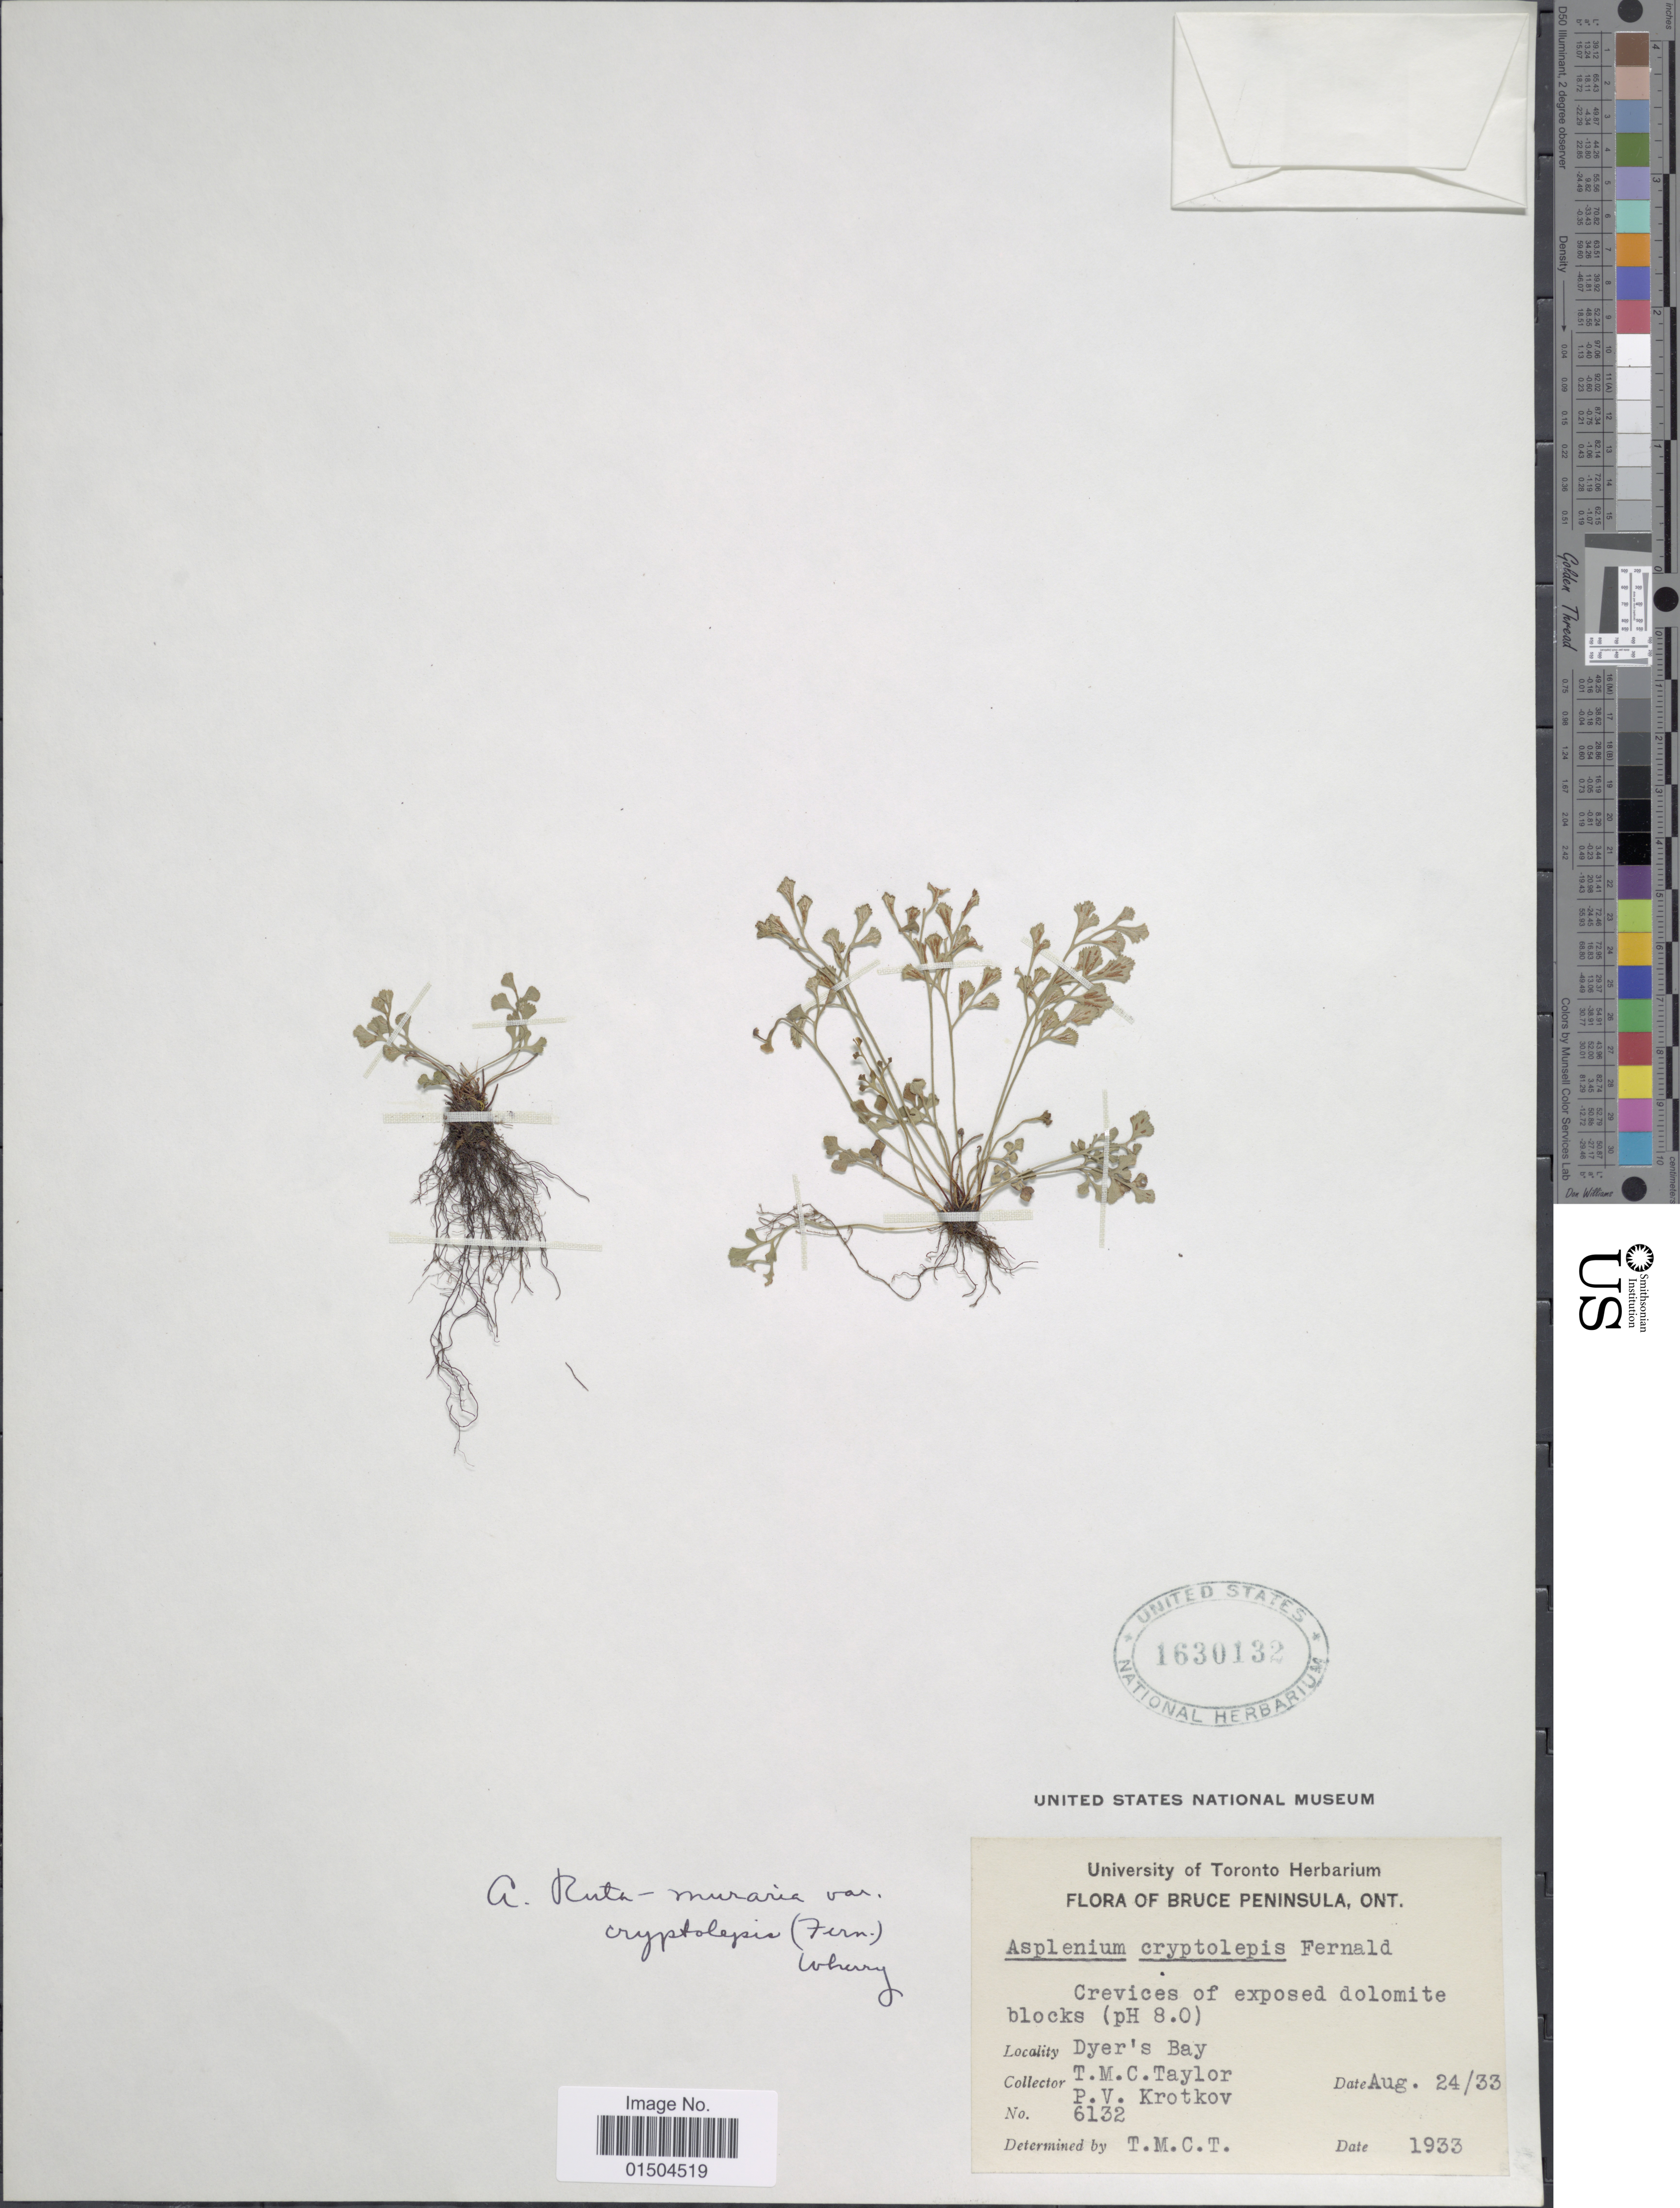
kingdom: Plantae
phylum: Tracheophyta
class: Polypodiopsida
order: Polypodiales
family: Aspleniaceae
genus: Asplenium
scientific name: Asplenium ruta-muraria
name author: L.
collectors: T. M. C. Taylor & P. V. Krotkov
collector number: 6132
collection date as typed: Transcribed d/m/y: 24/8/33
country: Canada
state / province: Ontario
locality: Bruce Peninsula. Dyer's Bay.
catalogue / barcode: US 1630132